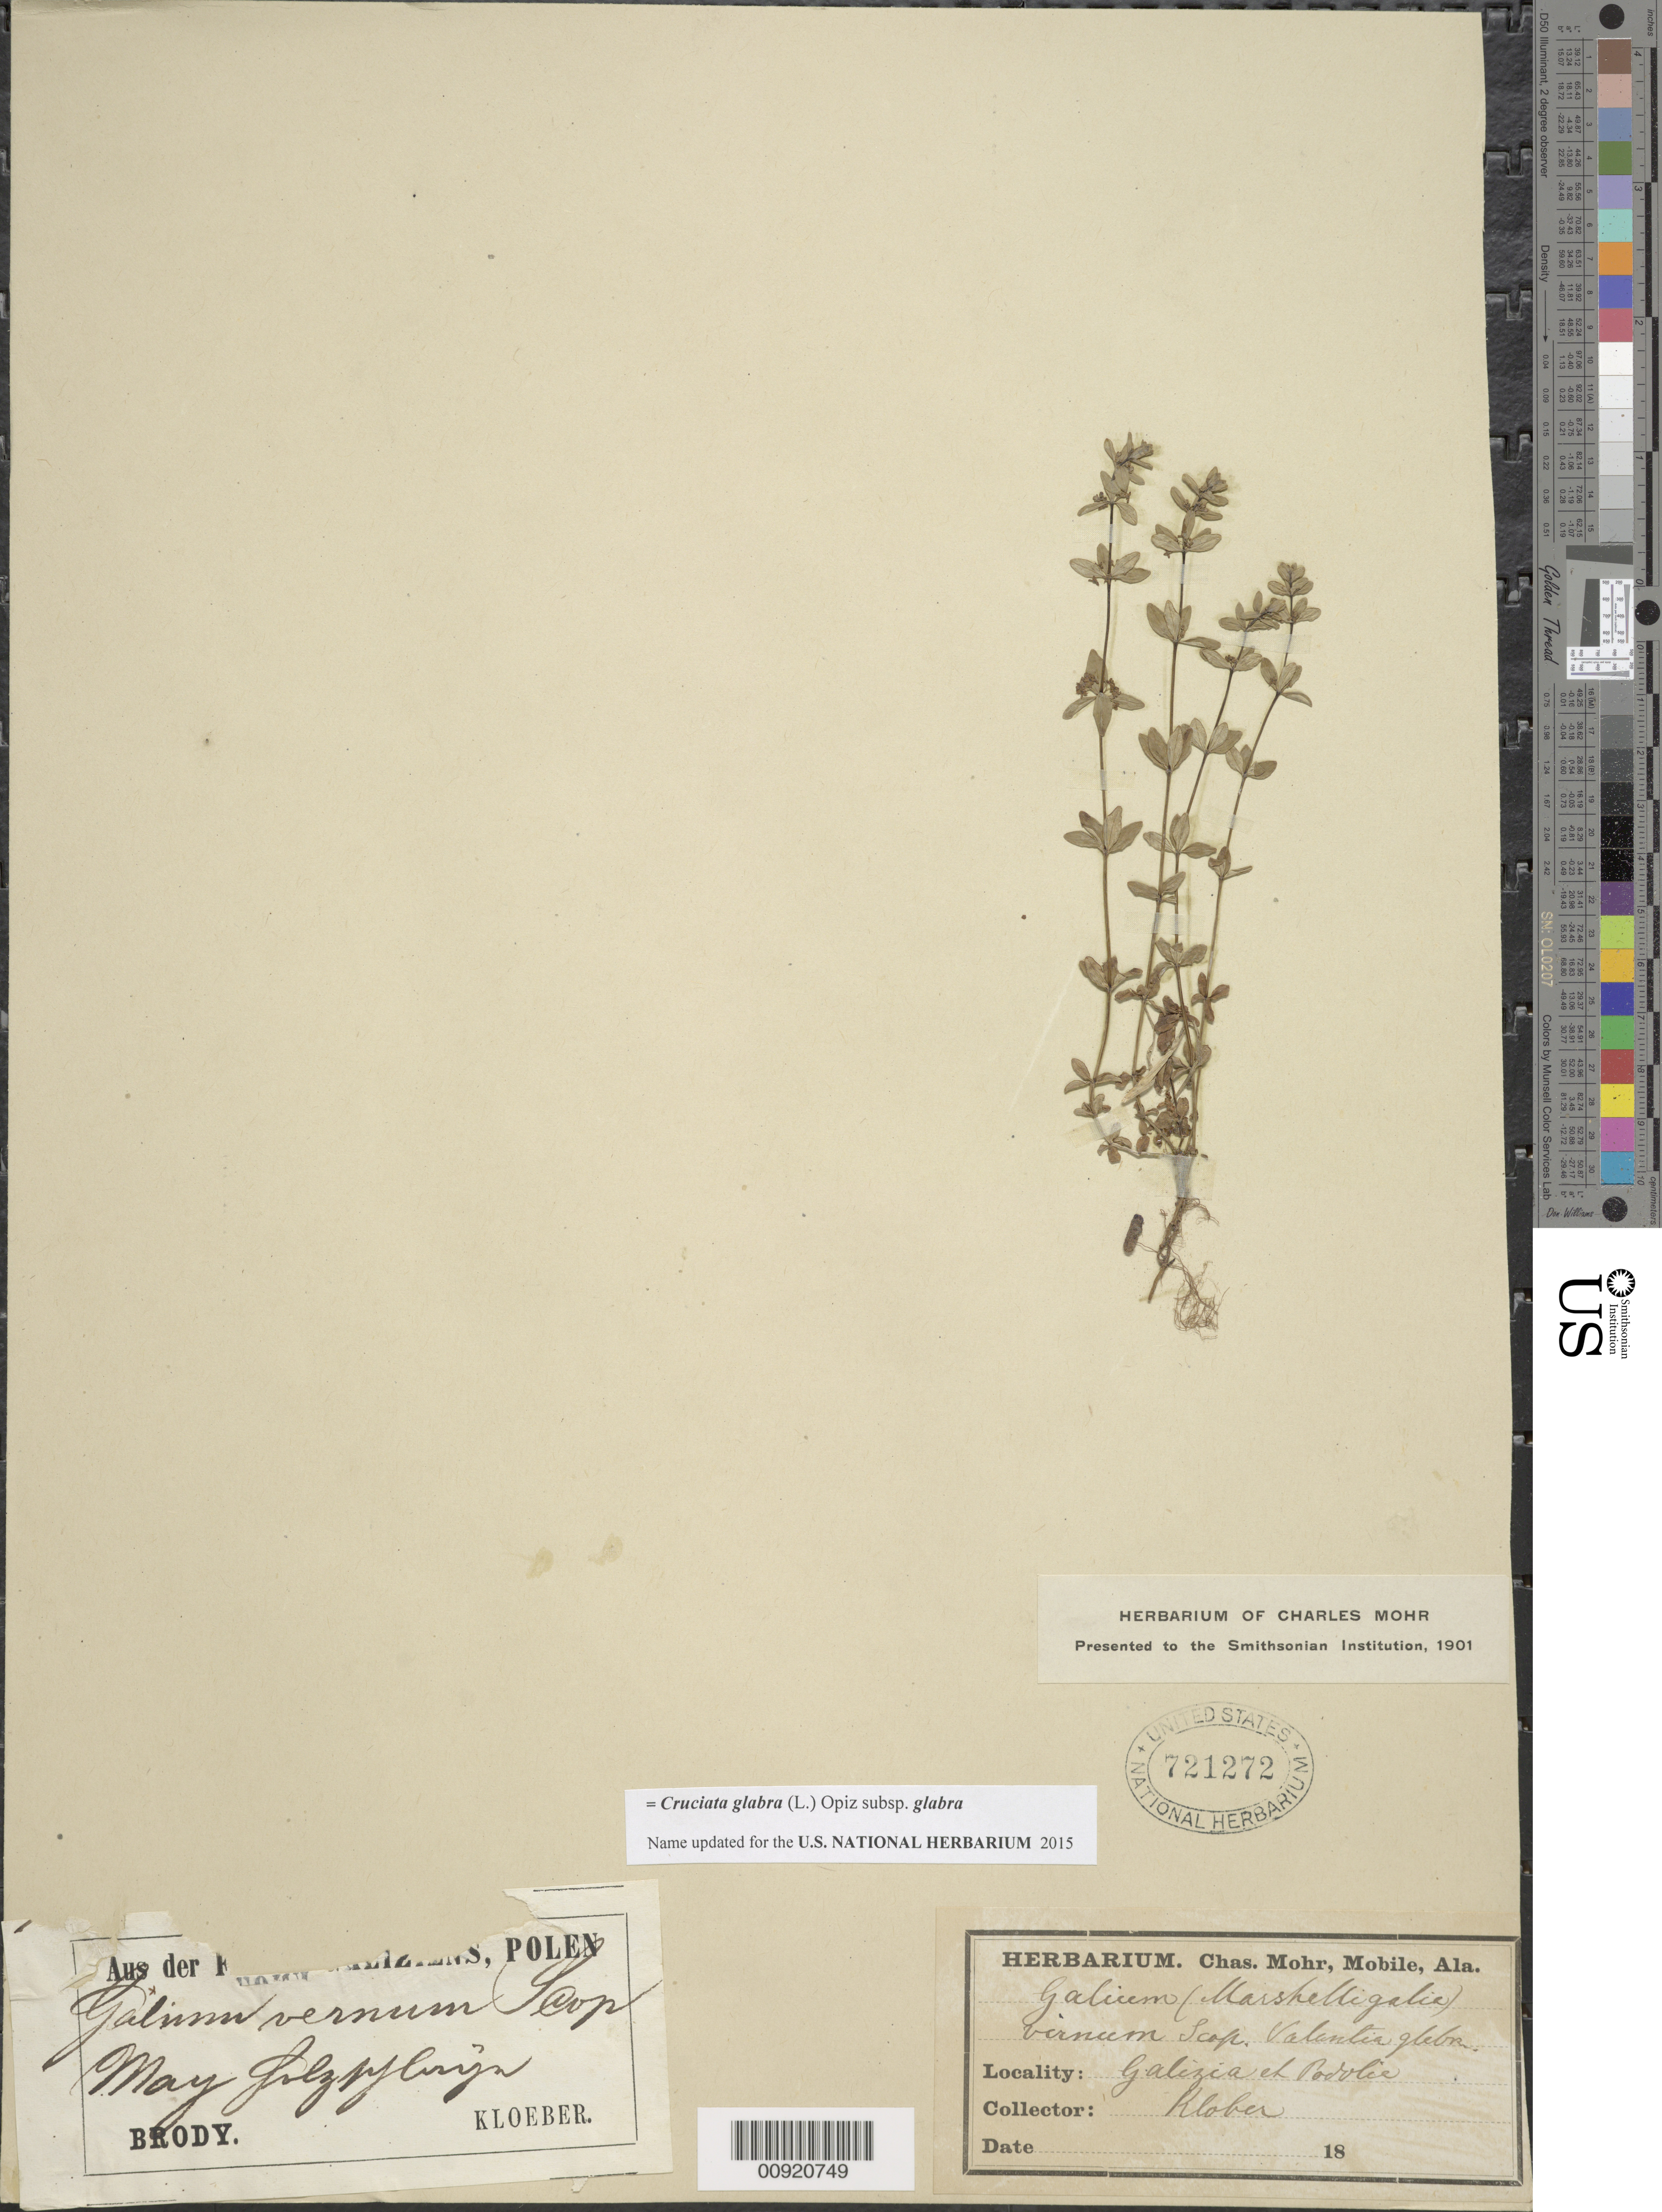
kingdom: Plantae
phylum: Tracheophyta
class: Magnoliopsida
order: Gentianales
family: Rubiaceae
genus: Galium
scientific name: Galium verum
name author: L.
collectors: Kloeber, --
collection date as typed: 18--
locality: Galizca eh podolia (sp)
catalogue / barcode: US 721272